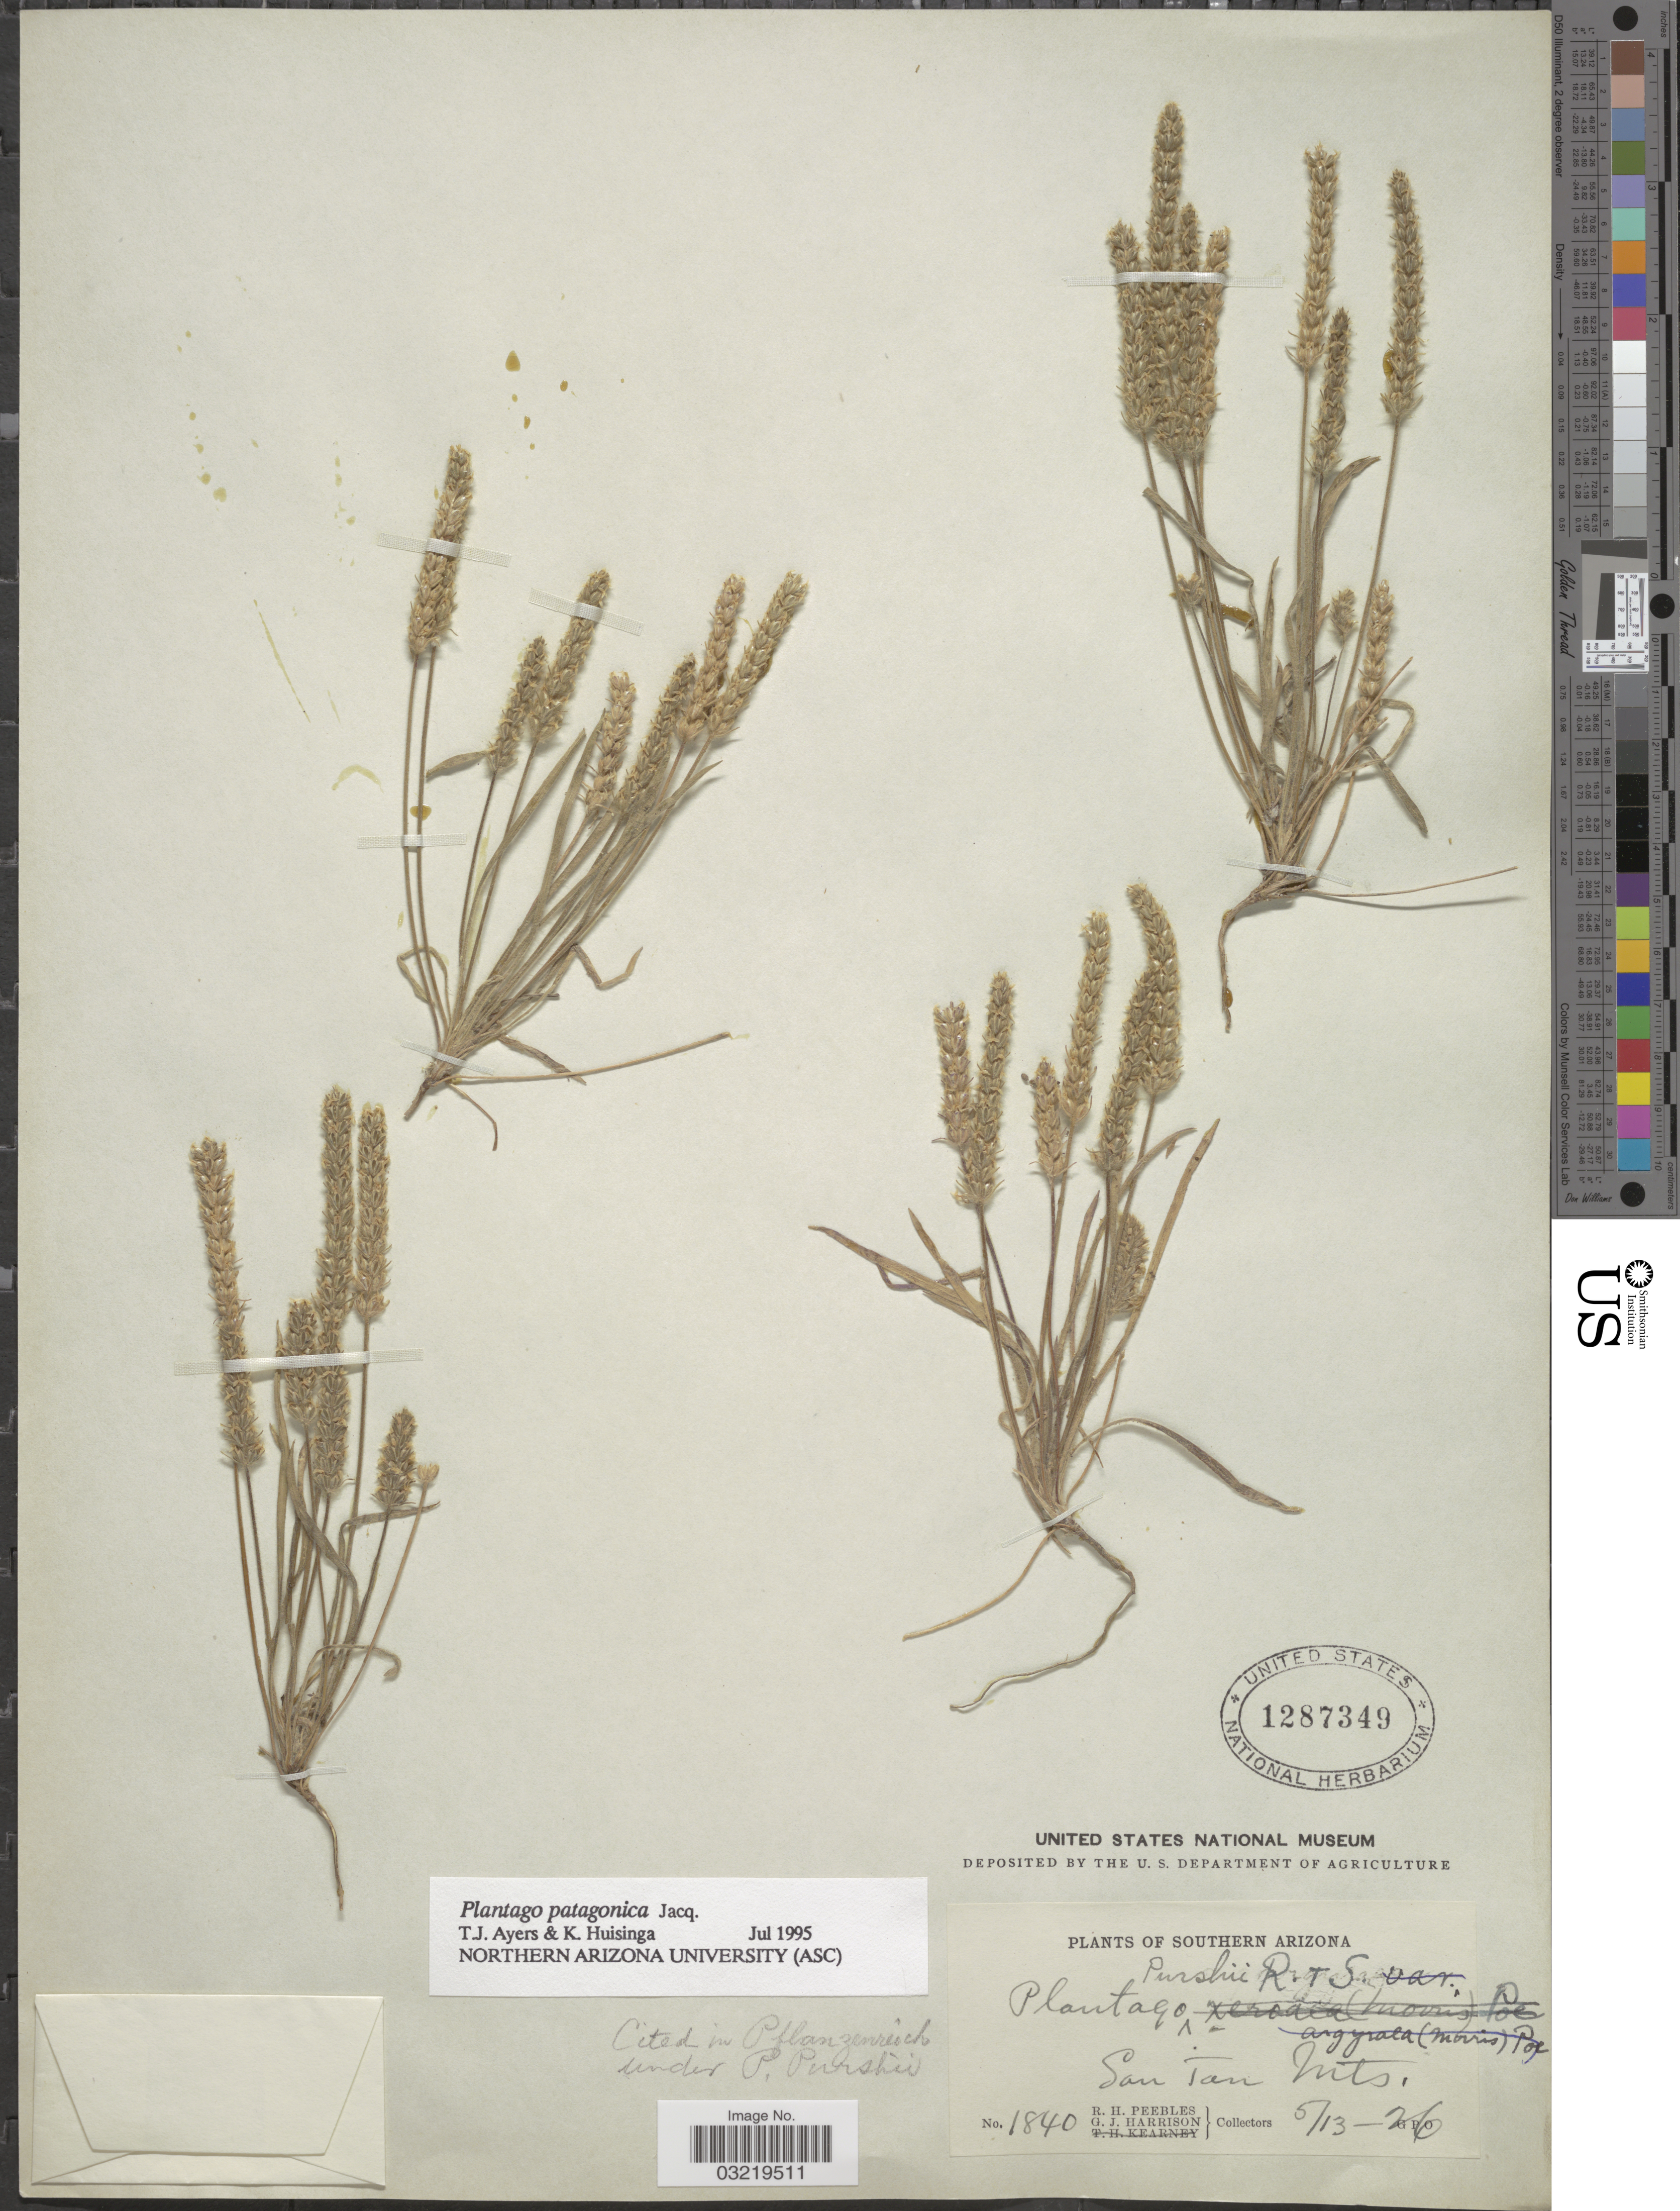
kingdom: Plantae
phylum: Tracheophyta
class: Magnoliopsida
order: Lamiales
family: Plantaginaceae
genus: Plantago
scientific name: Plantago patagonica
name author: Jacq.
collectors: R. H. Peebles & G. J. Harrison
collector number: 1840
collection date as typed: Transcribed d/m/y: 13/5/26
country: United States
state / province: Arizona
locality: Southern Arizona. San Tan Mts.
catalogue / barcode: US 1287349